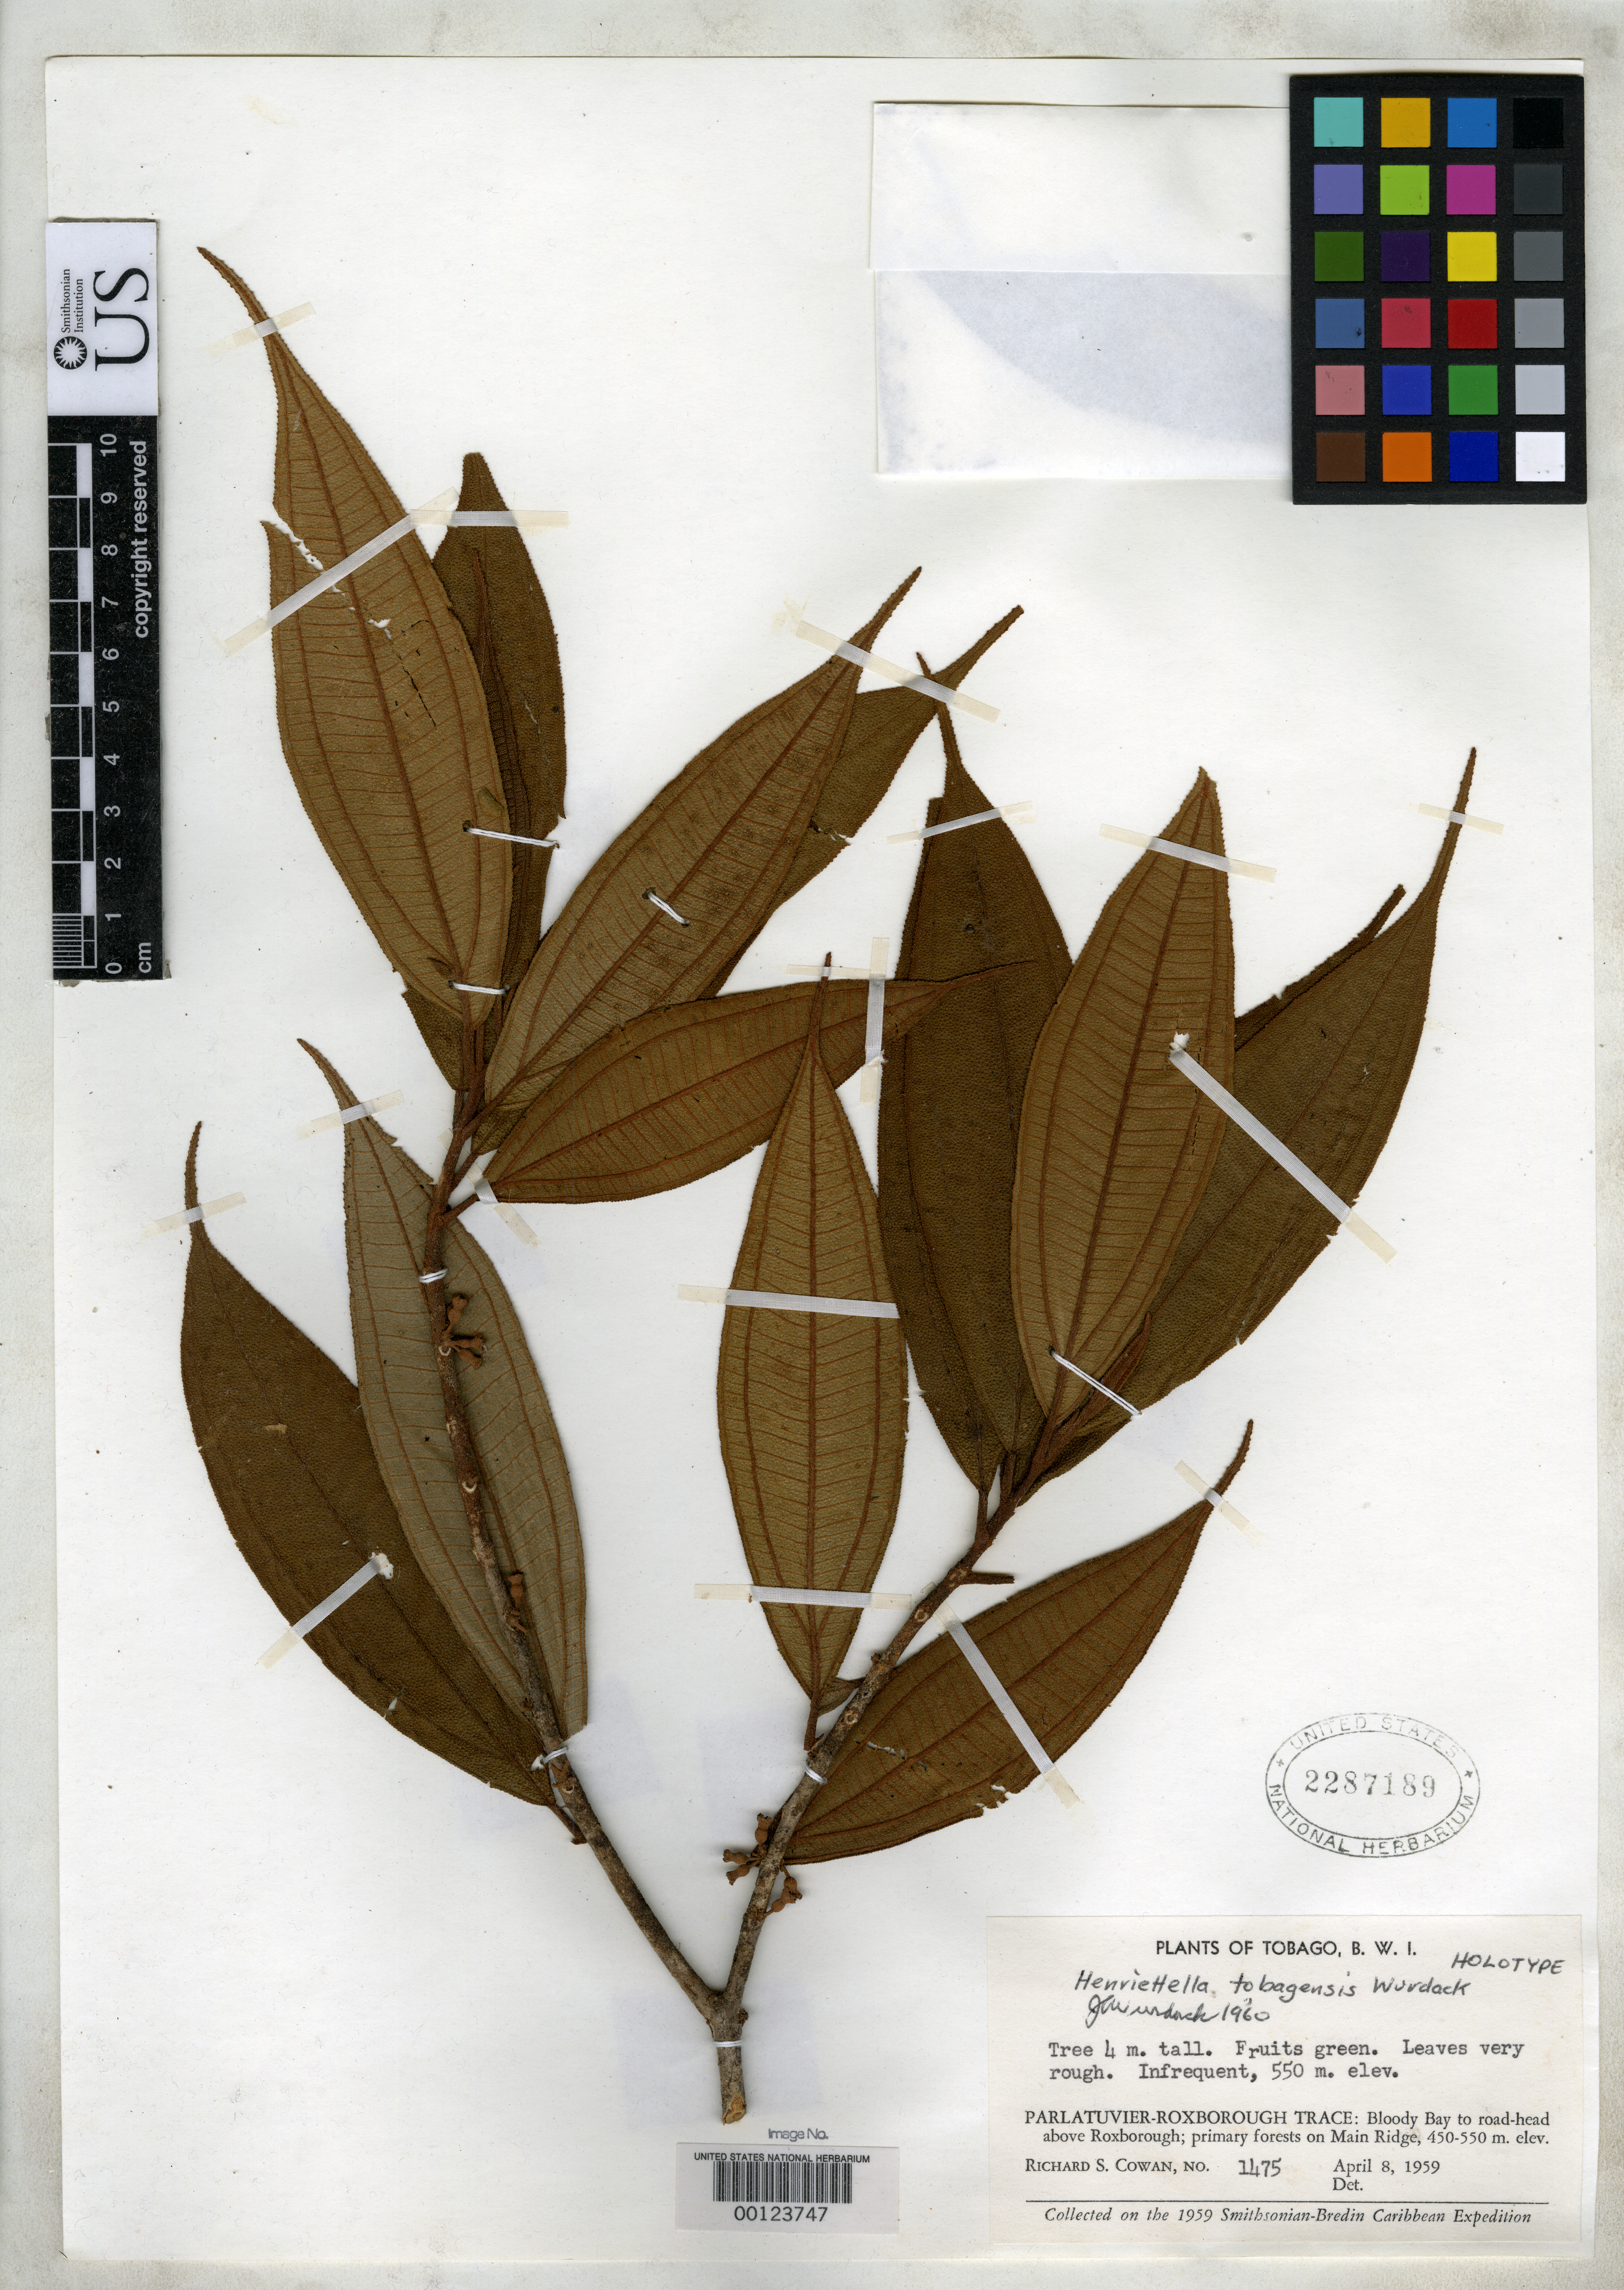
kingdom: Plantae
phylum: Tracheophyta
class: Magnoliopsida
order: Myrtales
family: Melastomataceae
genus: Henriettella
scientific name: Henriettella tobagensis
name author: Wurdack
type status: Holotype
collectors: R. S. Cowan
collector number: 1475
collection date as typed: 08 Apr 1859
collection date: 1859-04-08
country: Trinidad and Tobago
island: Tobago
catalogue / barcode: US 2287189